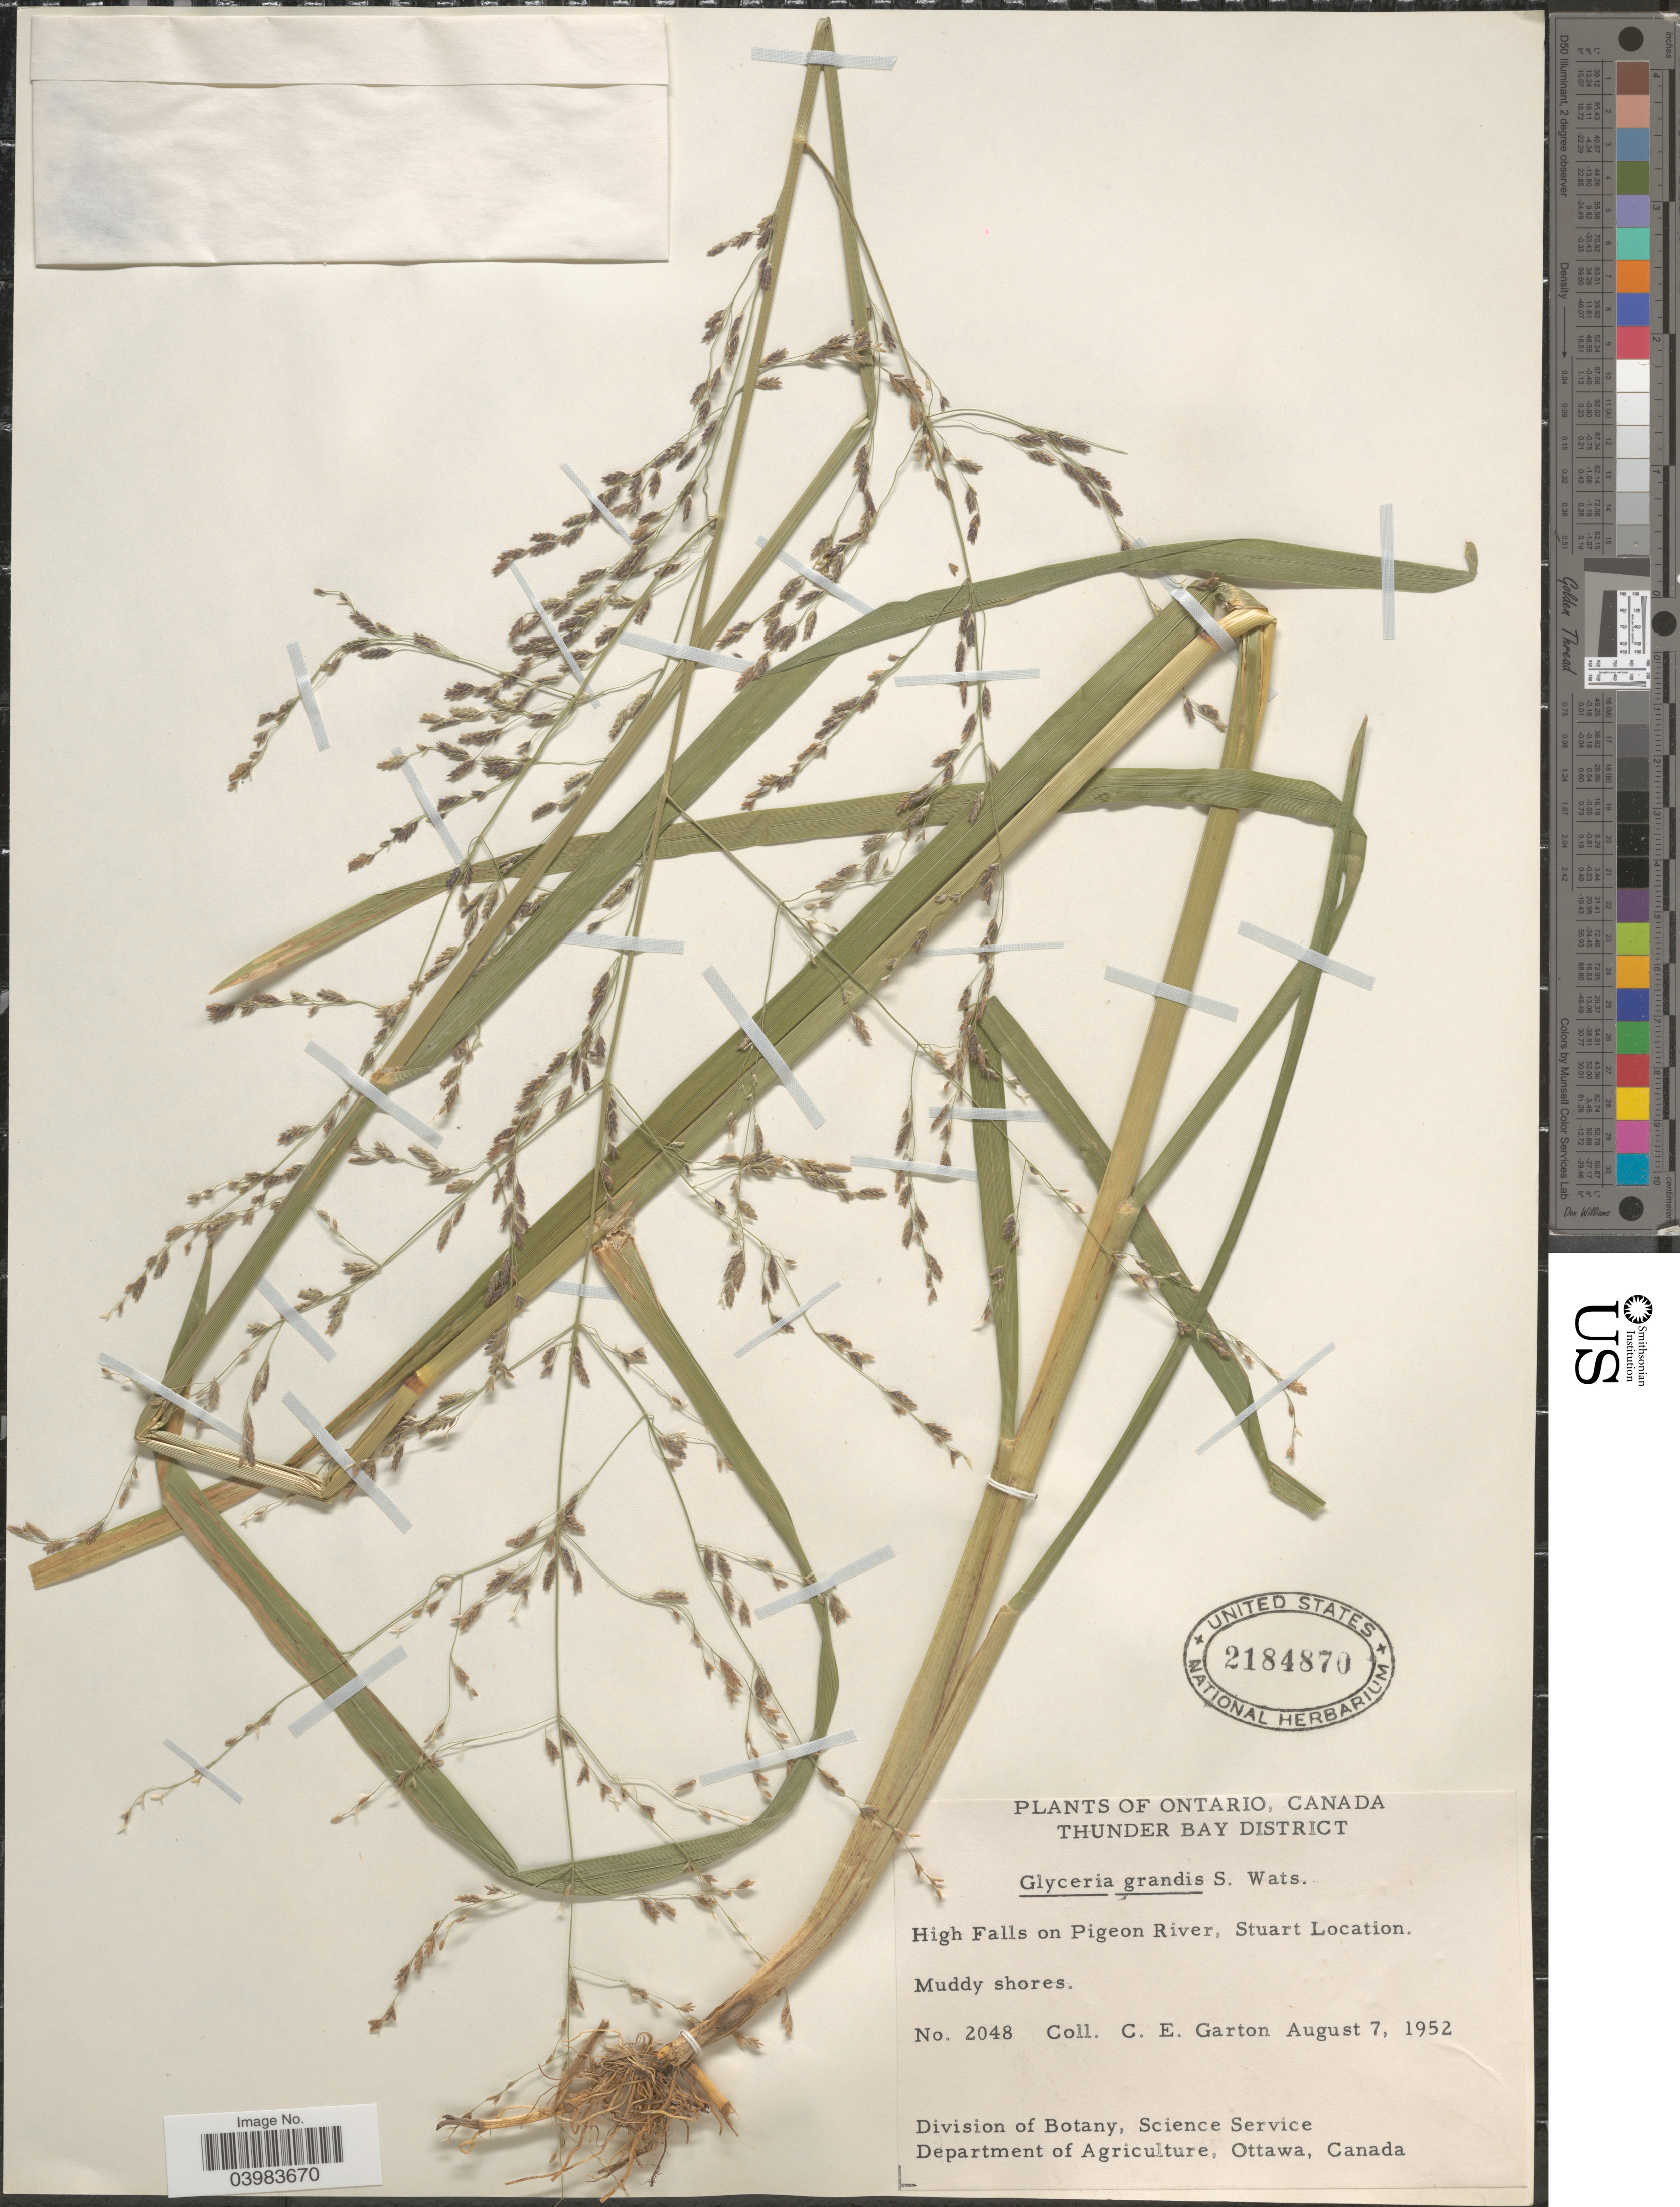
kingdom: Plantae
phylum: Tracheophyta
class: Liliopsida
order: Poales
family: Poaceae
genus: Glyceria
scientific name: Glyceria grandis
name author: S. Watson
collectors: C. E. Garton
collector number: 2048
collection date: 1952-08-07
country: Canada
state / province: Ontario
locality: Thunder Bay District. High Falls on Pigeon River, Stuart Location. Muddy shores.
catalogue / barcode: US 2184870